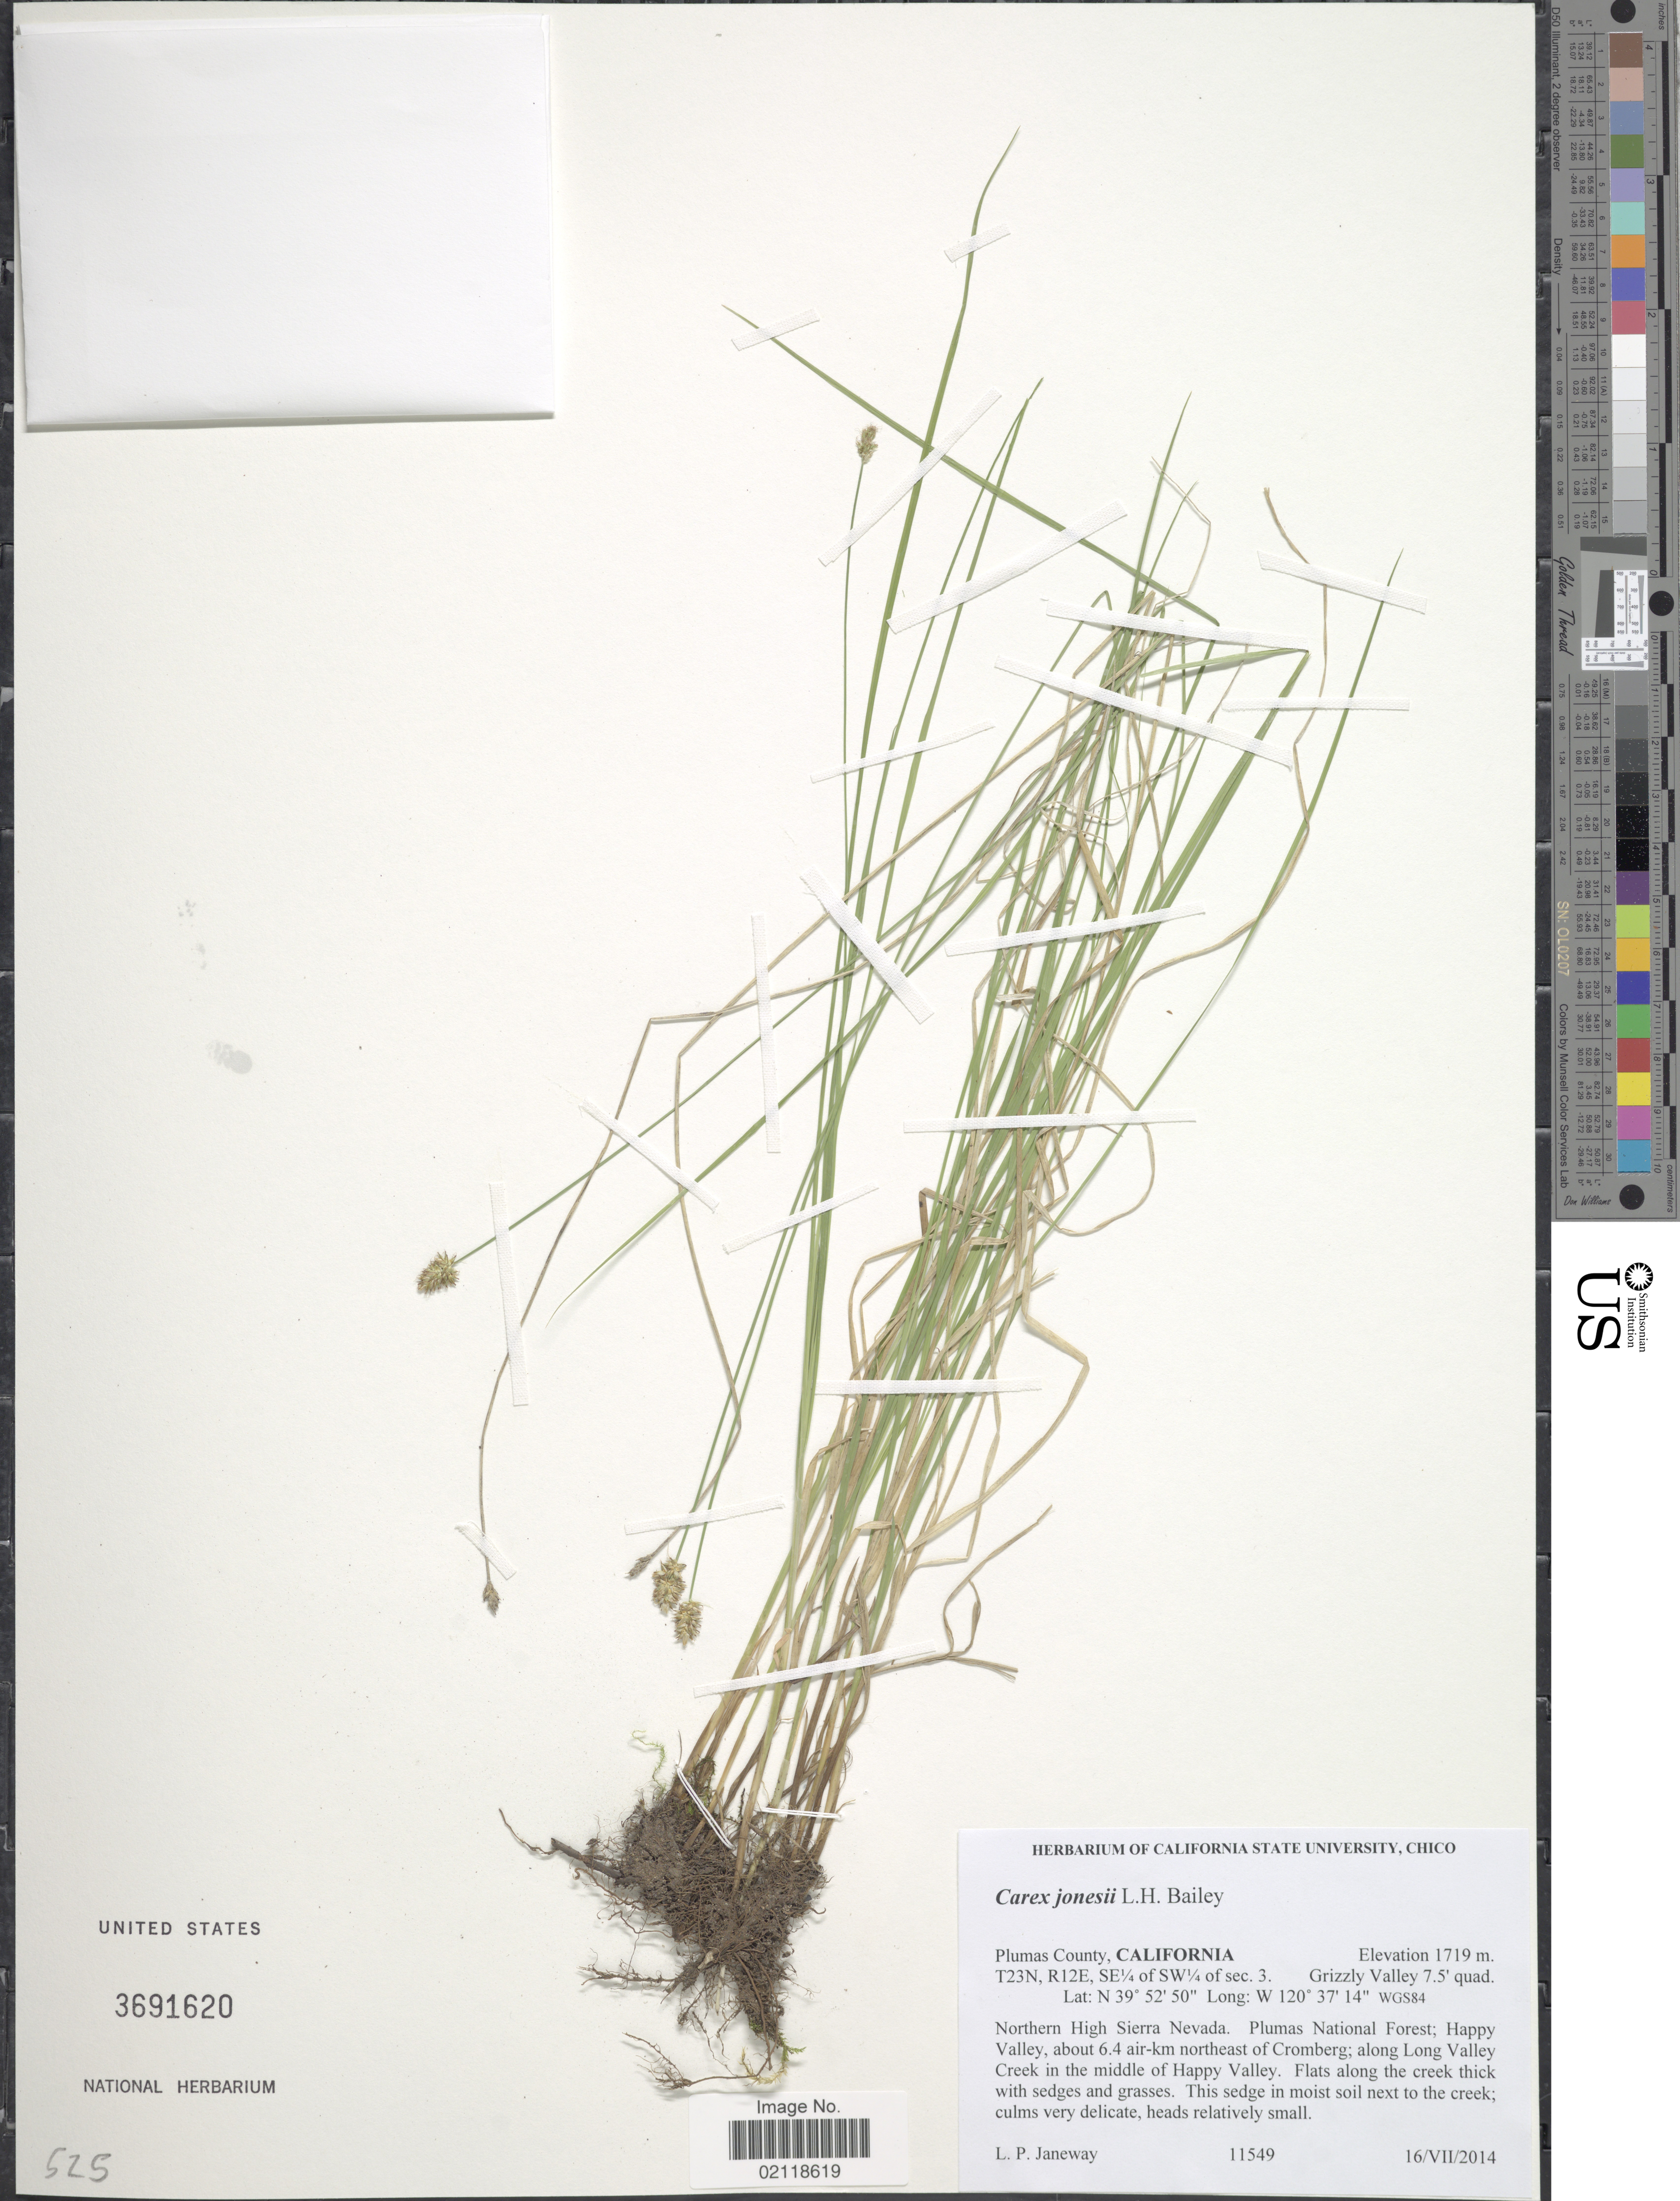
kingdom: Plantae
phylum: Tracheophyta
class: Liliopsida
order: Poales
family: Cyperaceae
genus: Carex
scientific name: Carex jonesii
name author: L.H. Bailey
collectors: L. P. Janeway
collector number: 11549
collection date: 2014-07-16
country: United States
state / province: California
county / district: Plumas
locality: Plumas County, T23N, R12E, SE1/4 of SW1/4 of sec.3, Grizzly Valley 7.5'Squad, (WGS84), Northern High Sierra Nevada, Plumas National Forest, Happy Valley, about 6.4 air-km northeast of Cromberg: along Long Valley Creek in the middle of Happy Valley, flats along the creek ditch with sedges and grasses.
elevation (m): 1719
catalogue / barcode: US 3691620